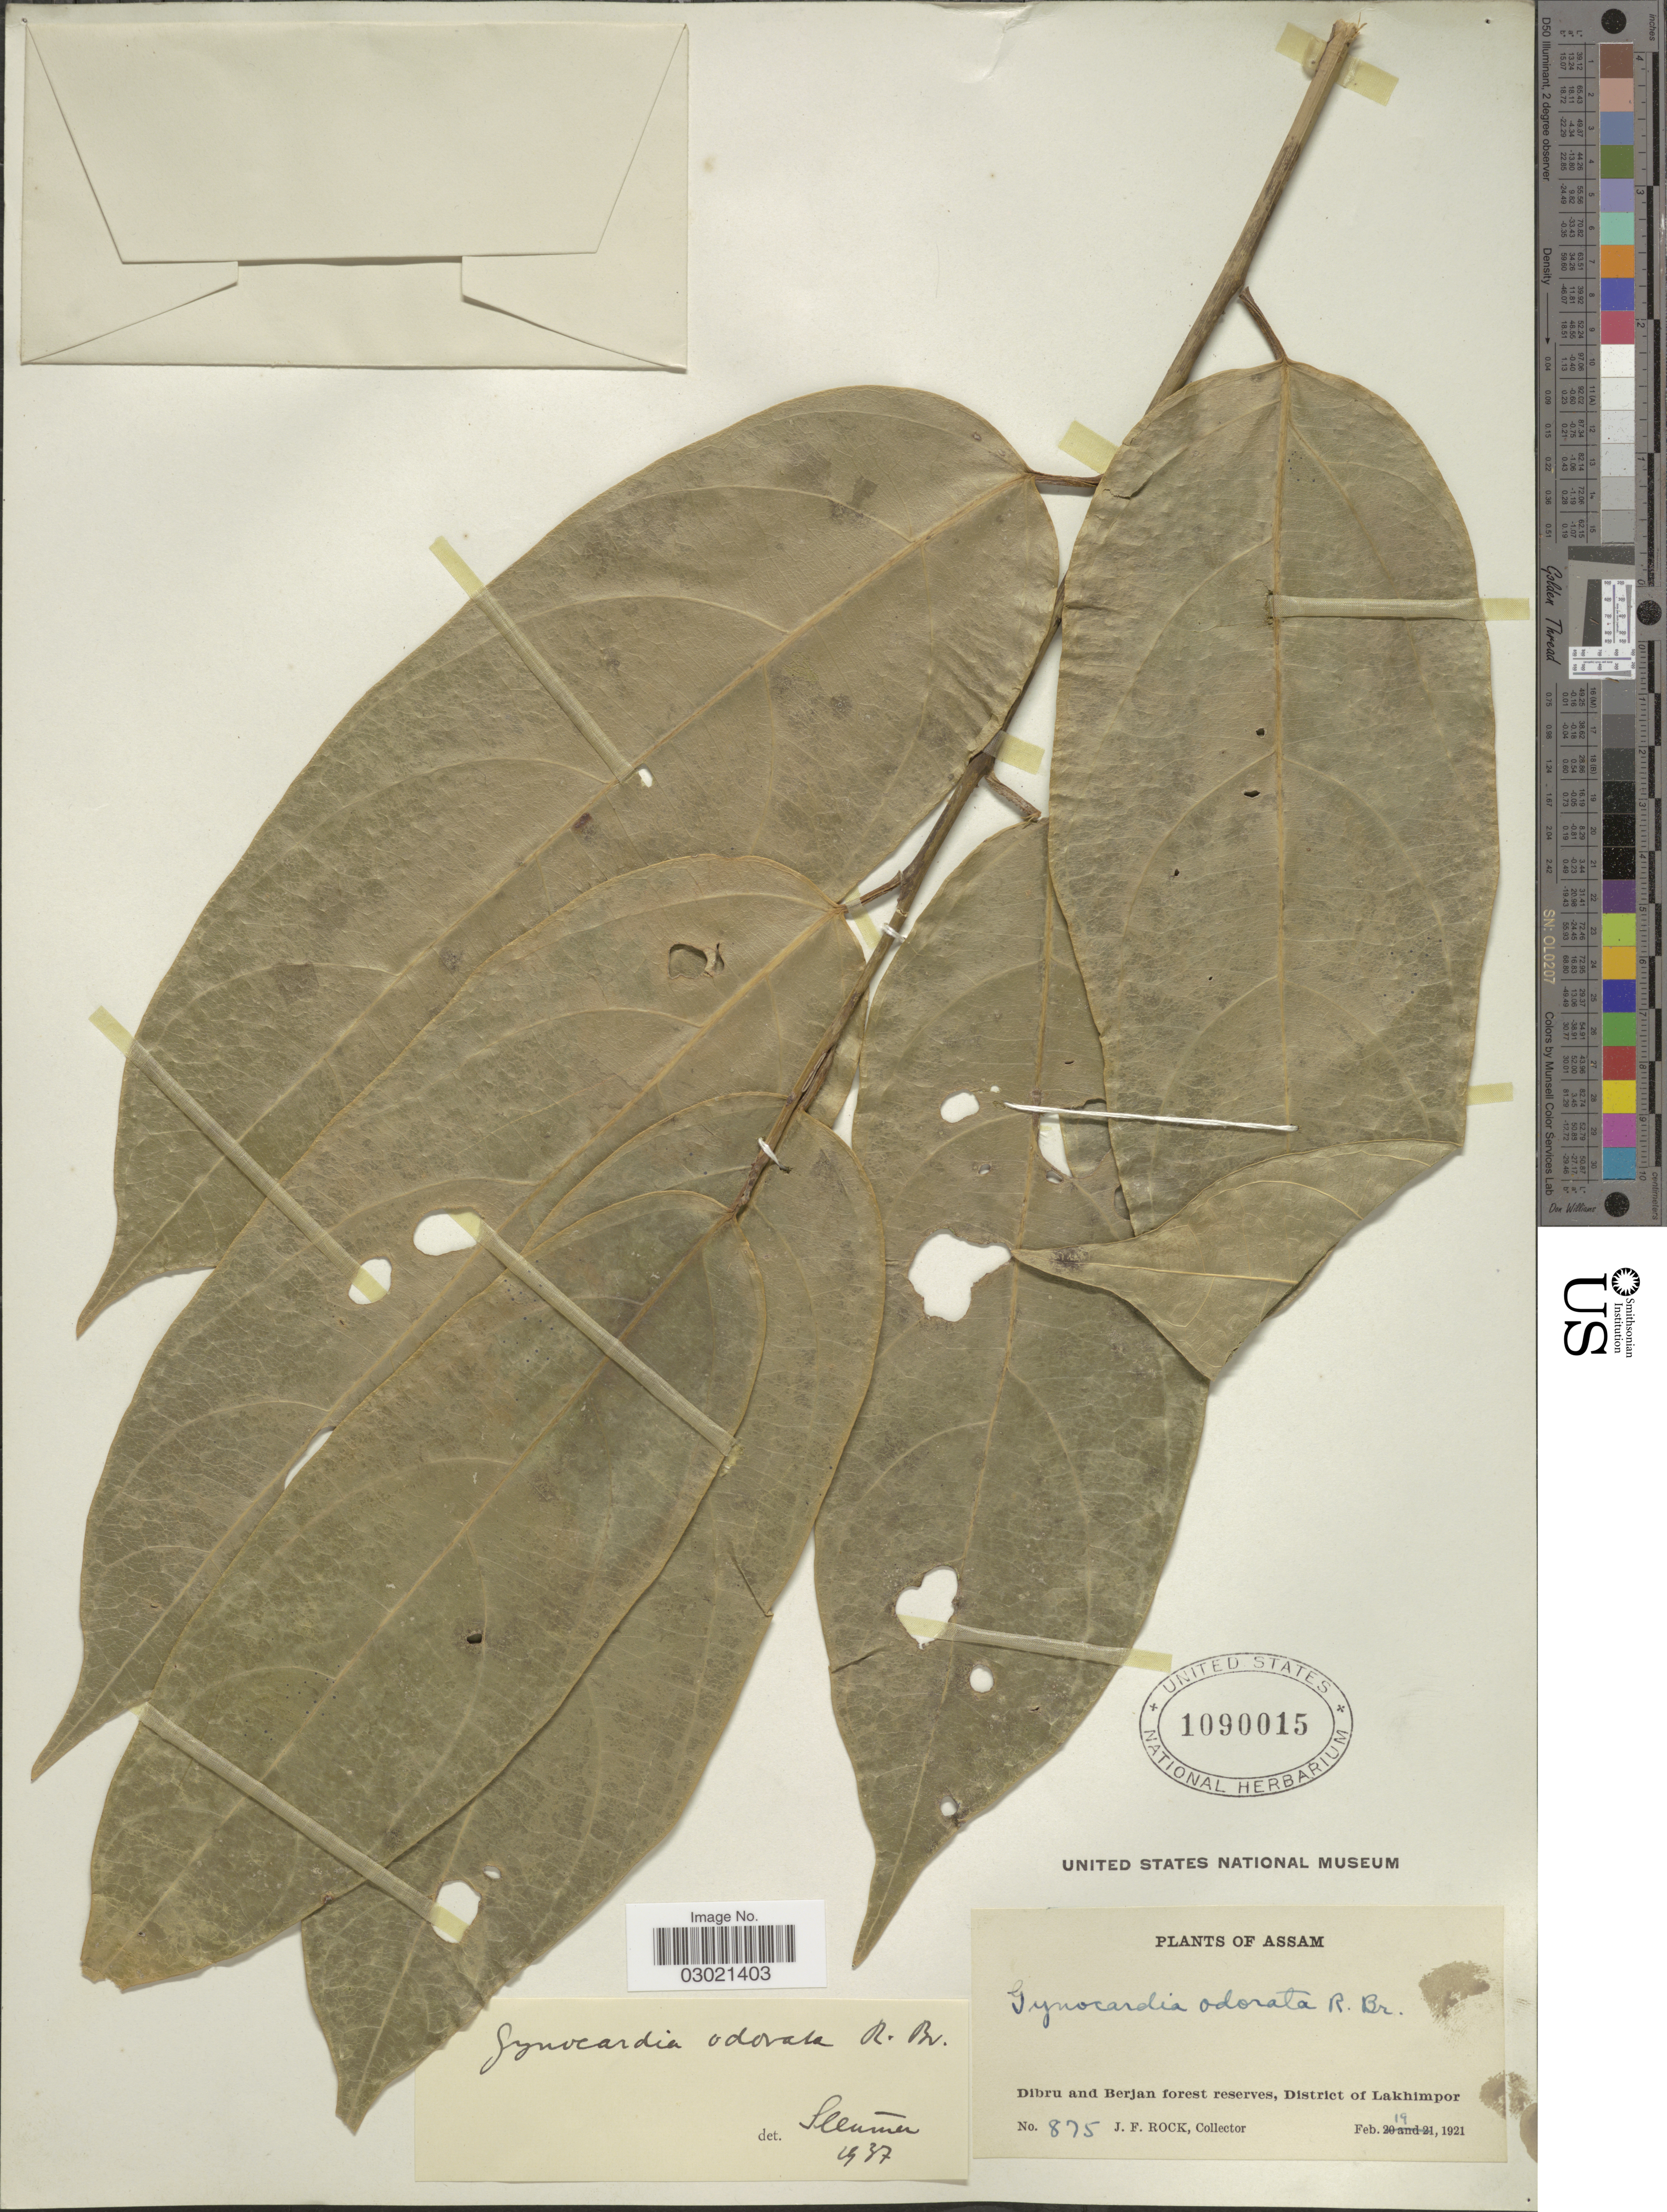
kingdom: Plantae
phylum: Tracheophyta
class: Magnoliopsida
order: Malpighiales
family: Achariaceae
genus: Gynocardia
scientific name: Gynocardia odorata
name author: R. Br.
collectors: J. Rock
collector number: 875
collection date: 1921-02-19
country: India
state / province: Assam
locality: Dibru and Berjan forest reserves, District of Lakhimpor.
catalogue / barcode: US 1090015